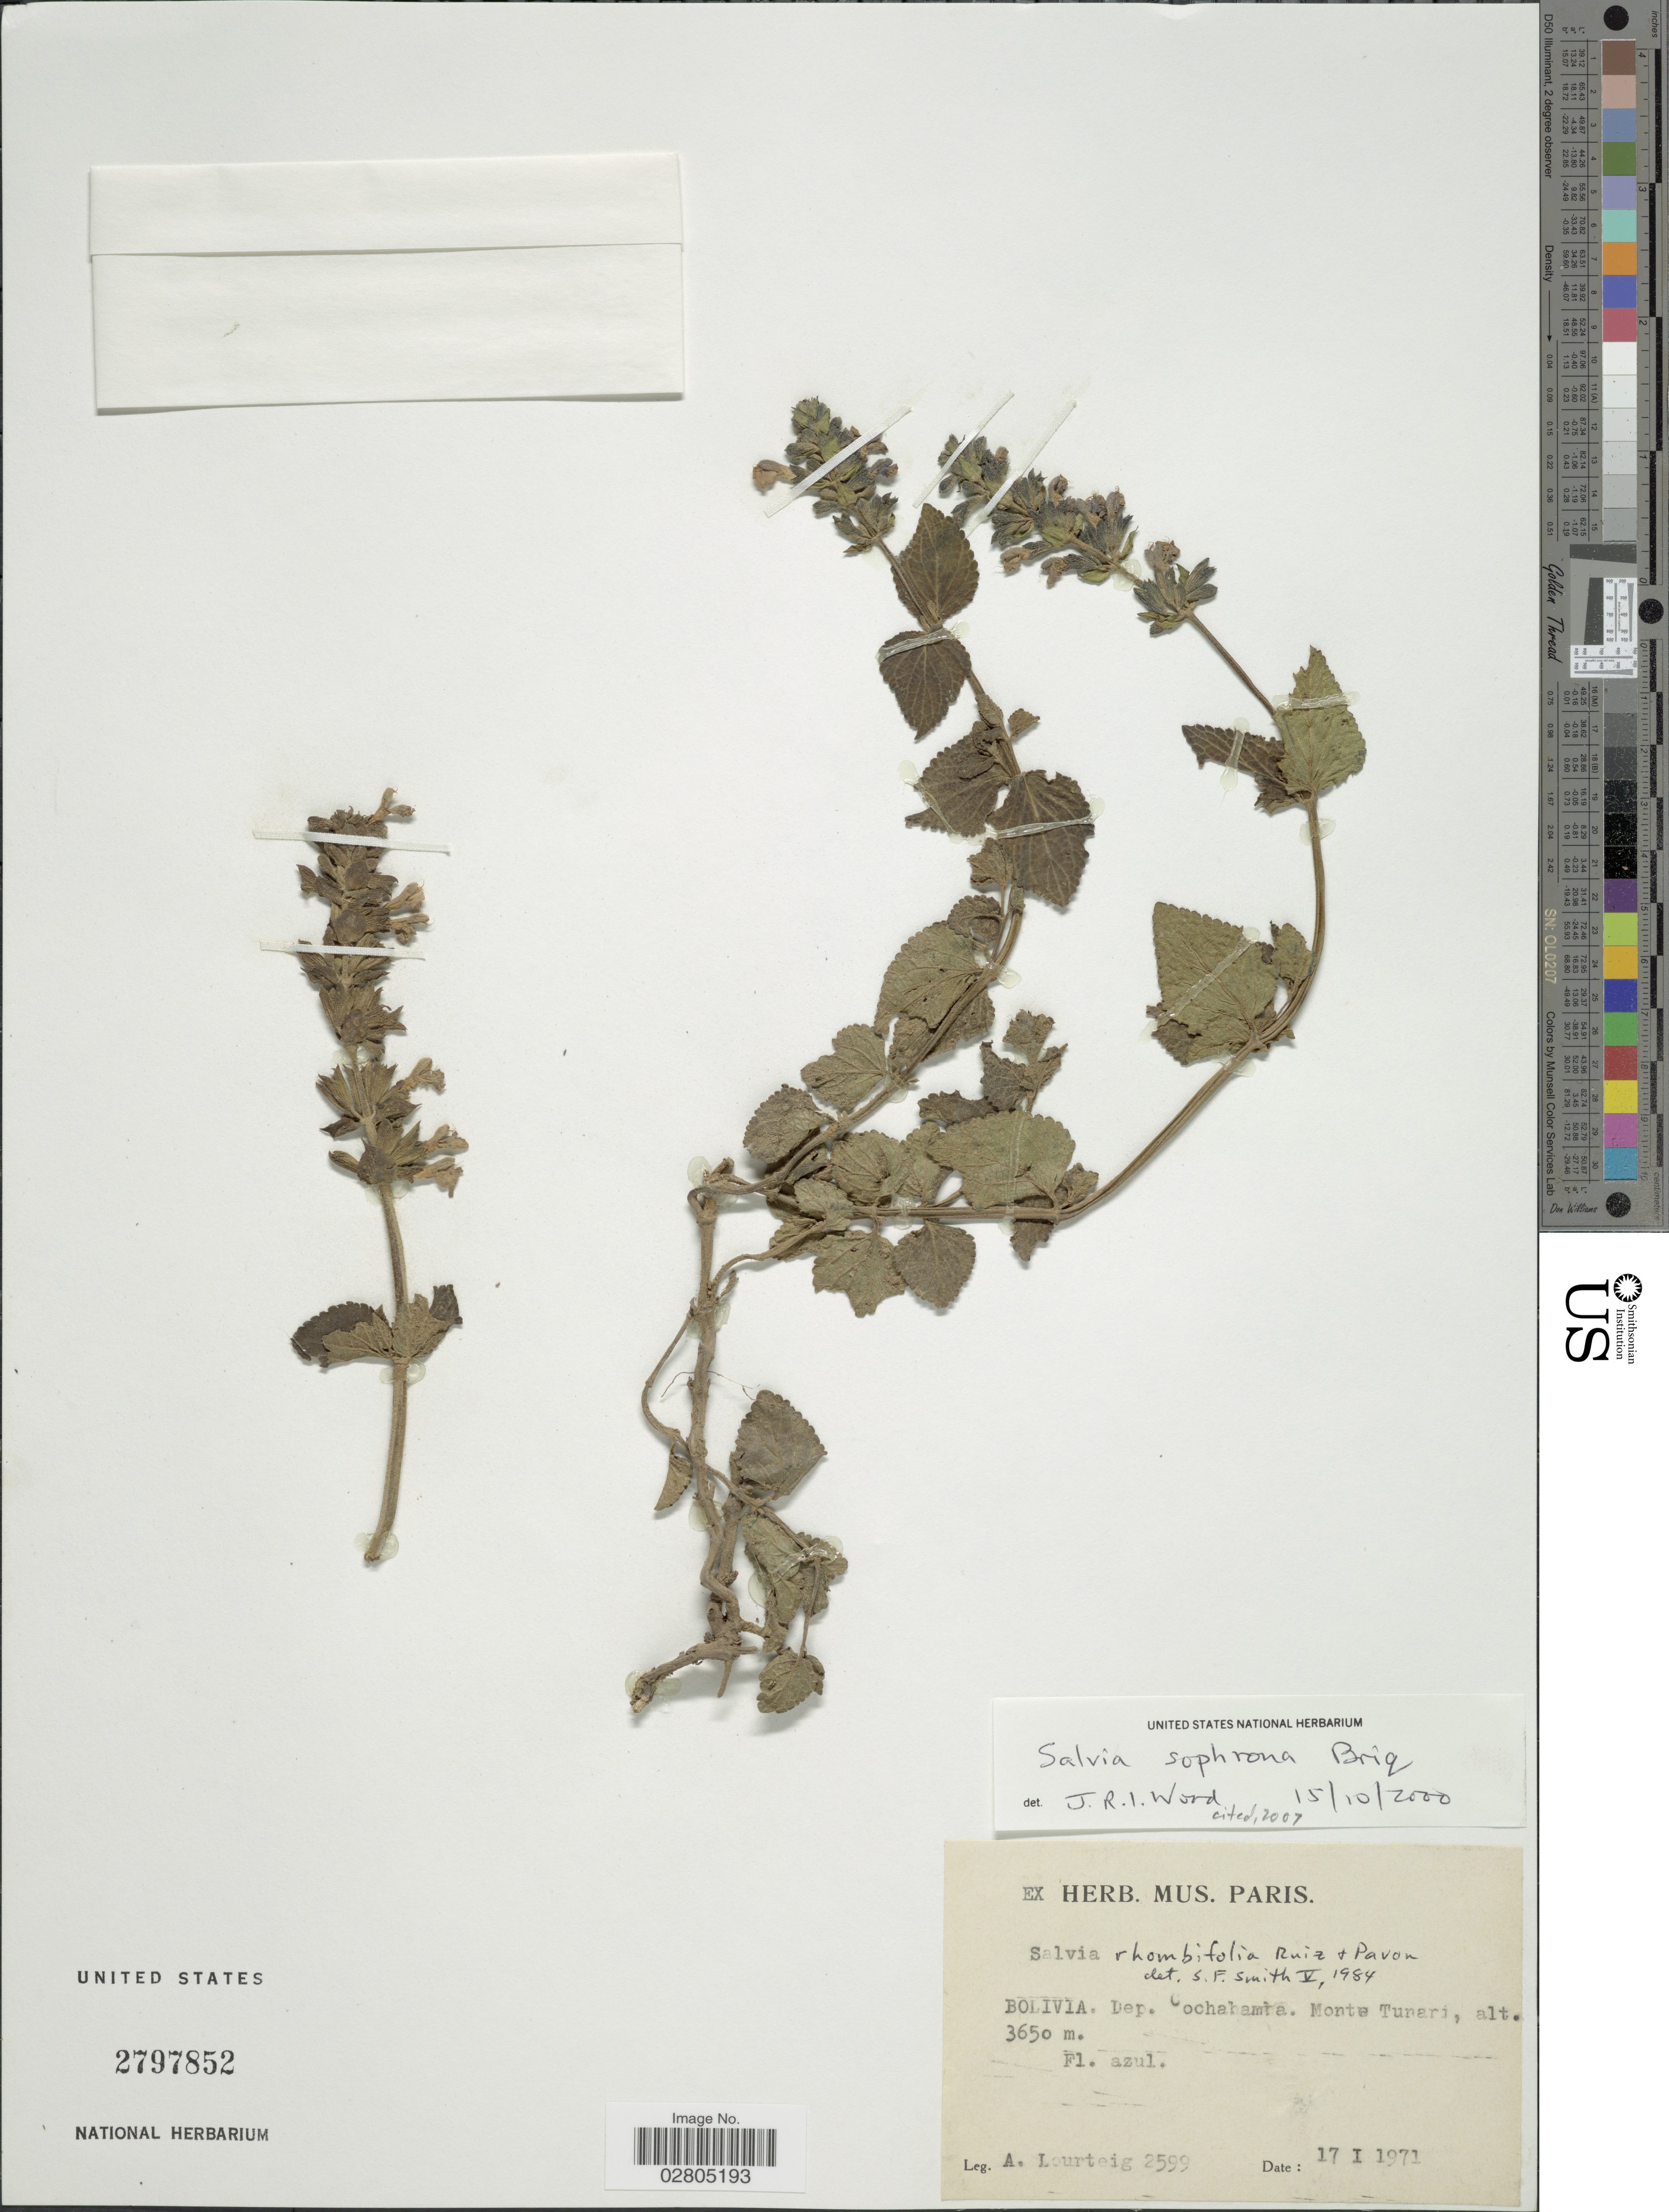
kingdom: Plantae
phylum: Tracheophyta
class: Magnoliopsida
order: Lamiales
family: Lamiaceae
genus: Salvia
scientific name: Salvia sophrona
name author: Briq.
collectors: A. Lourteig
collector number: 2599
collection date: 1971-01-17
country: Bolivia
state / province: Cochabamba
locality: Dep. Cochabamba, Monte Tunari.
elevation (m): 3650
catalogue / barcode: US 2797852